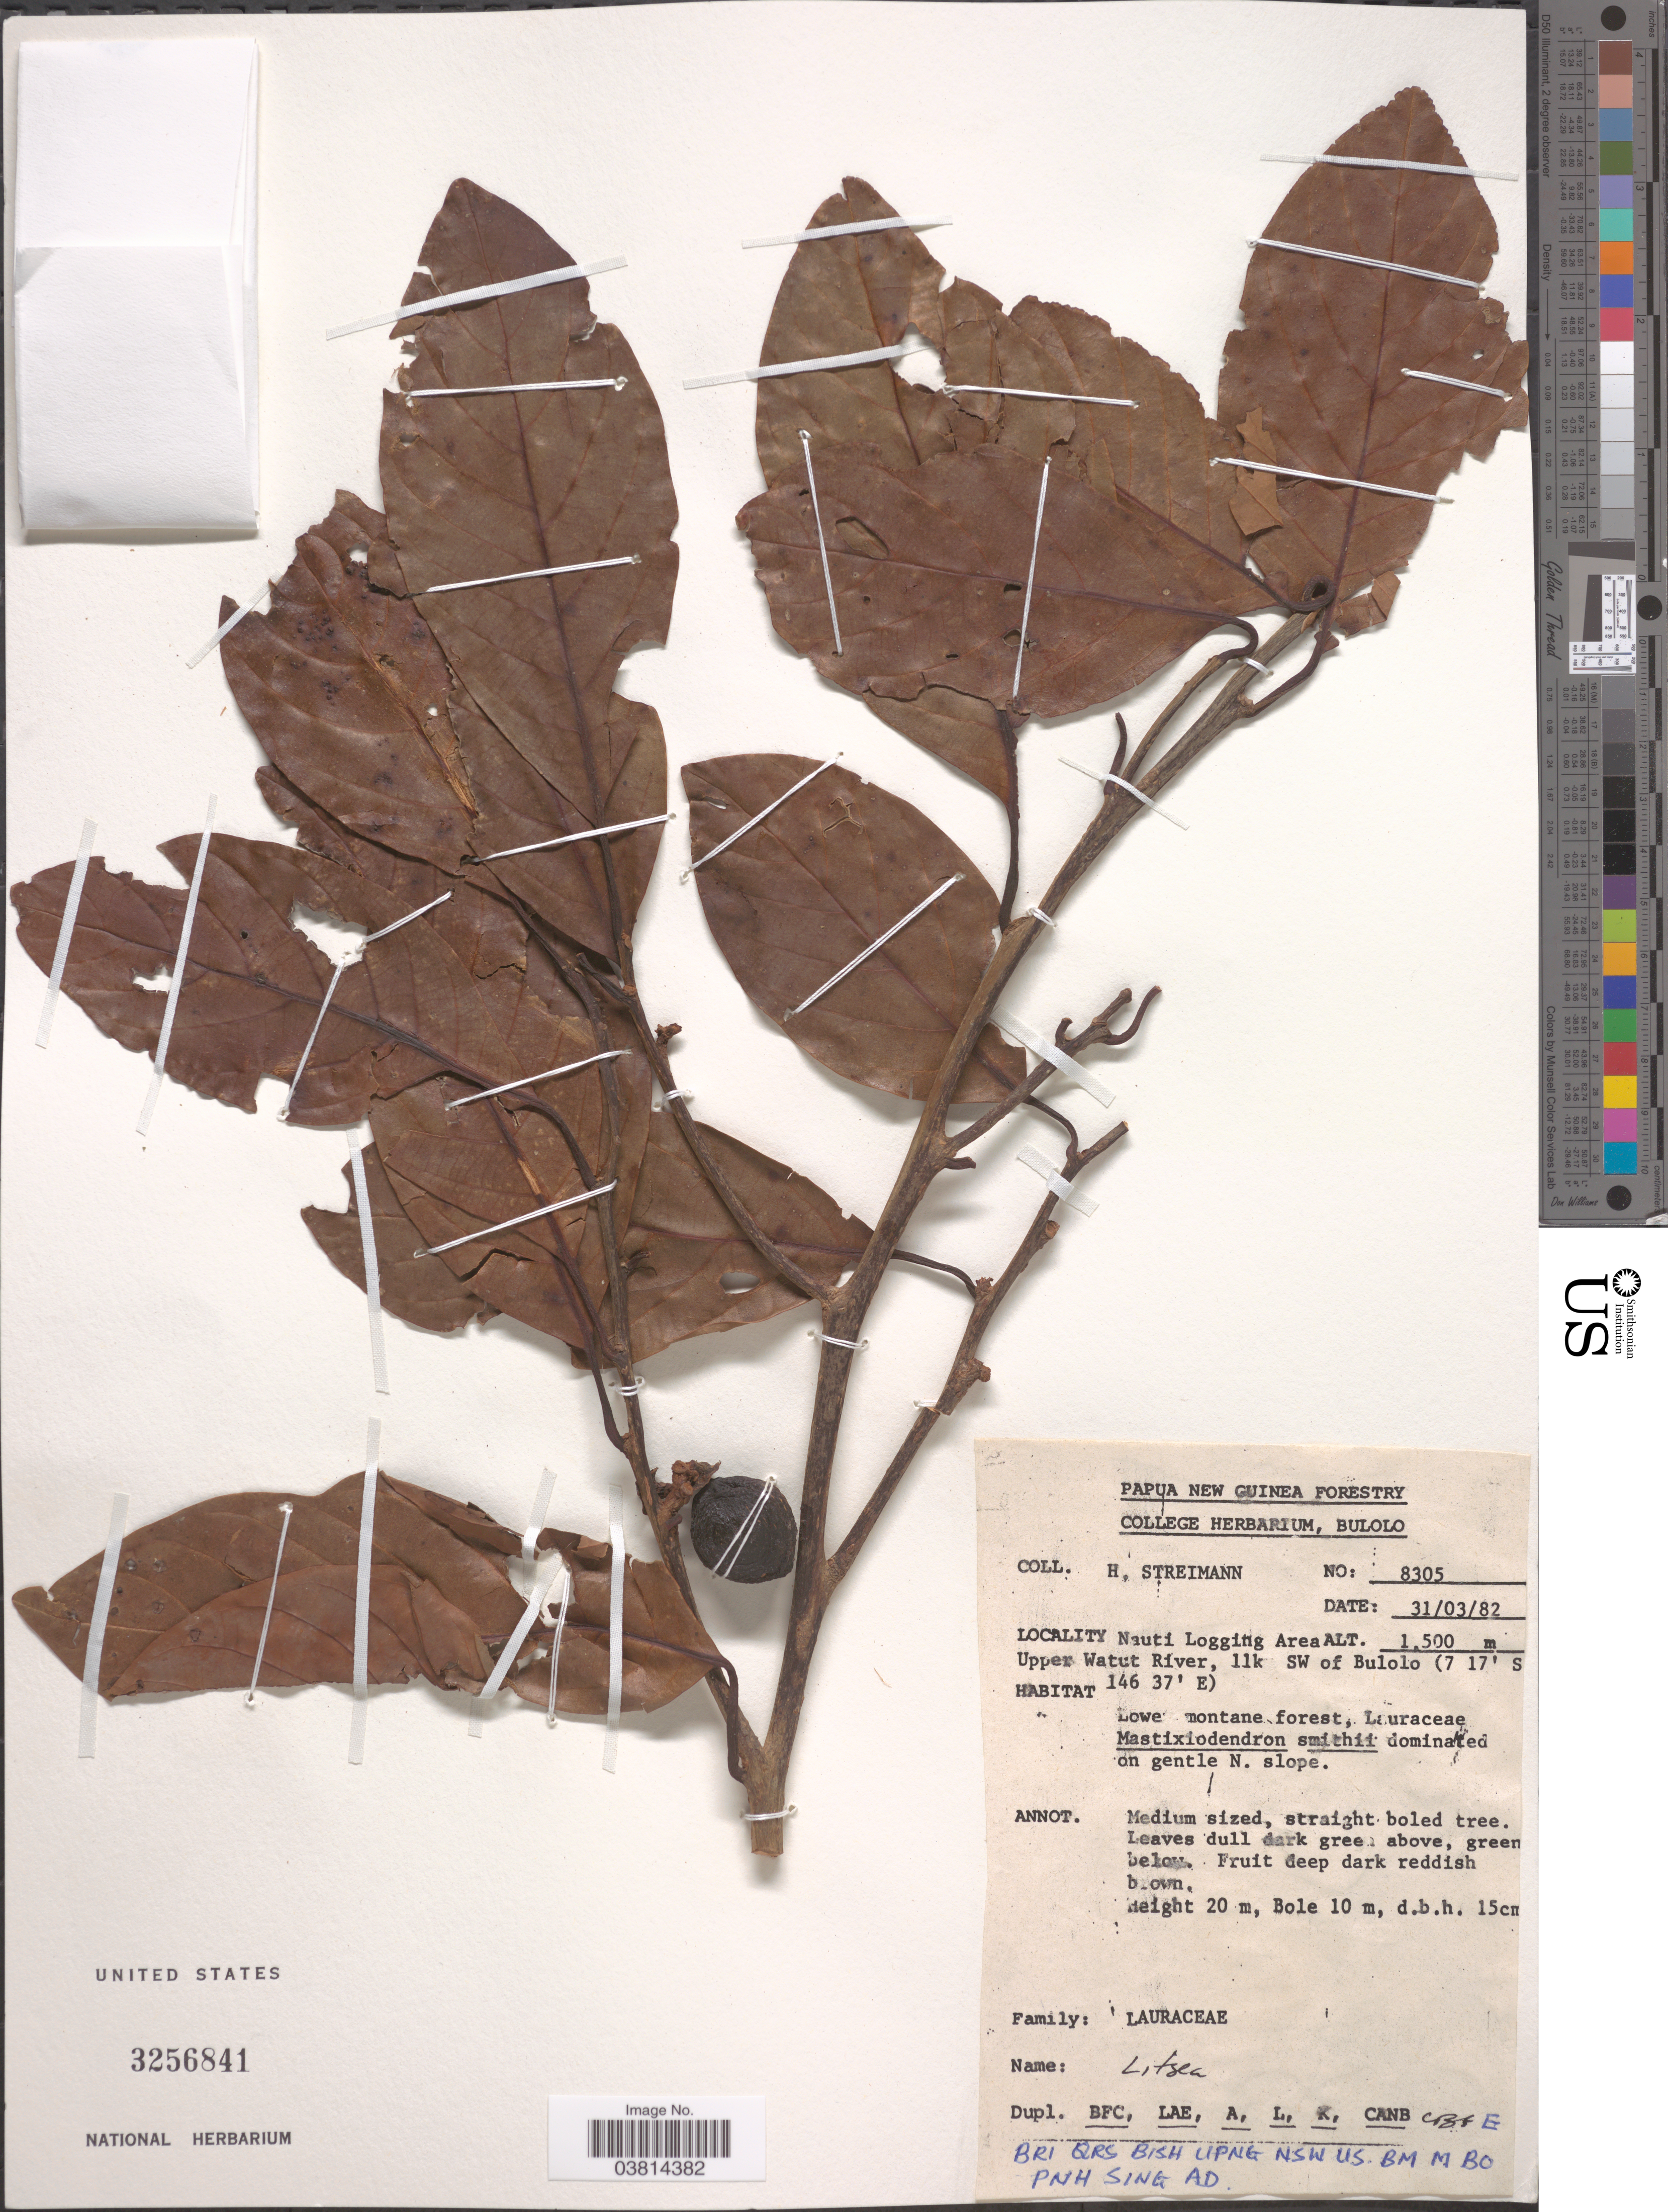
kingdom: Plantae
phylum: Tracheophyta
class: Magnoliopsida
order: Laurales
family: Lauraceae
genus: Litsea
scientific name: Litsea sp.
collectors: H. Streimann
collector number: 8305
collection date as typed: Transcribed d/m/y: 31/3/82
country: Papua New Guinea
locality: Bulolo. Nauti Logging Are. Upper Watut River, 11k SW of Bulolo.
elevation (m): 1500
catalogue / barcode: US 3256841